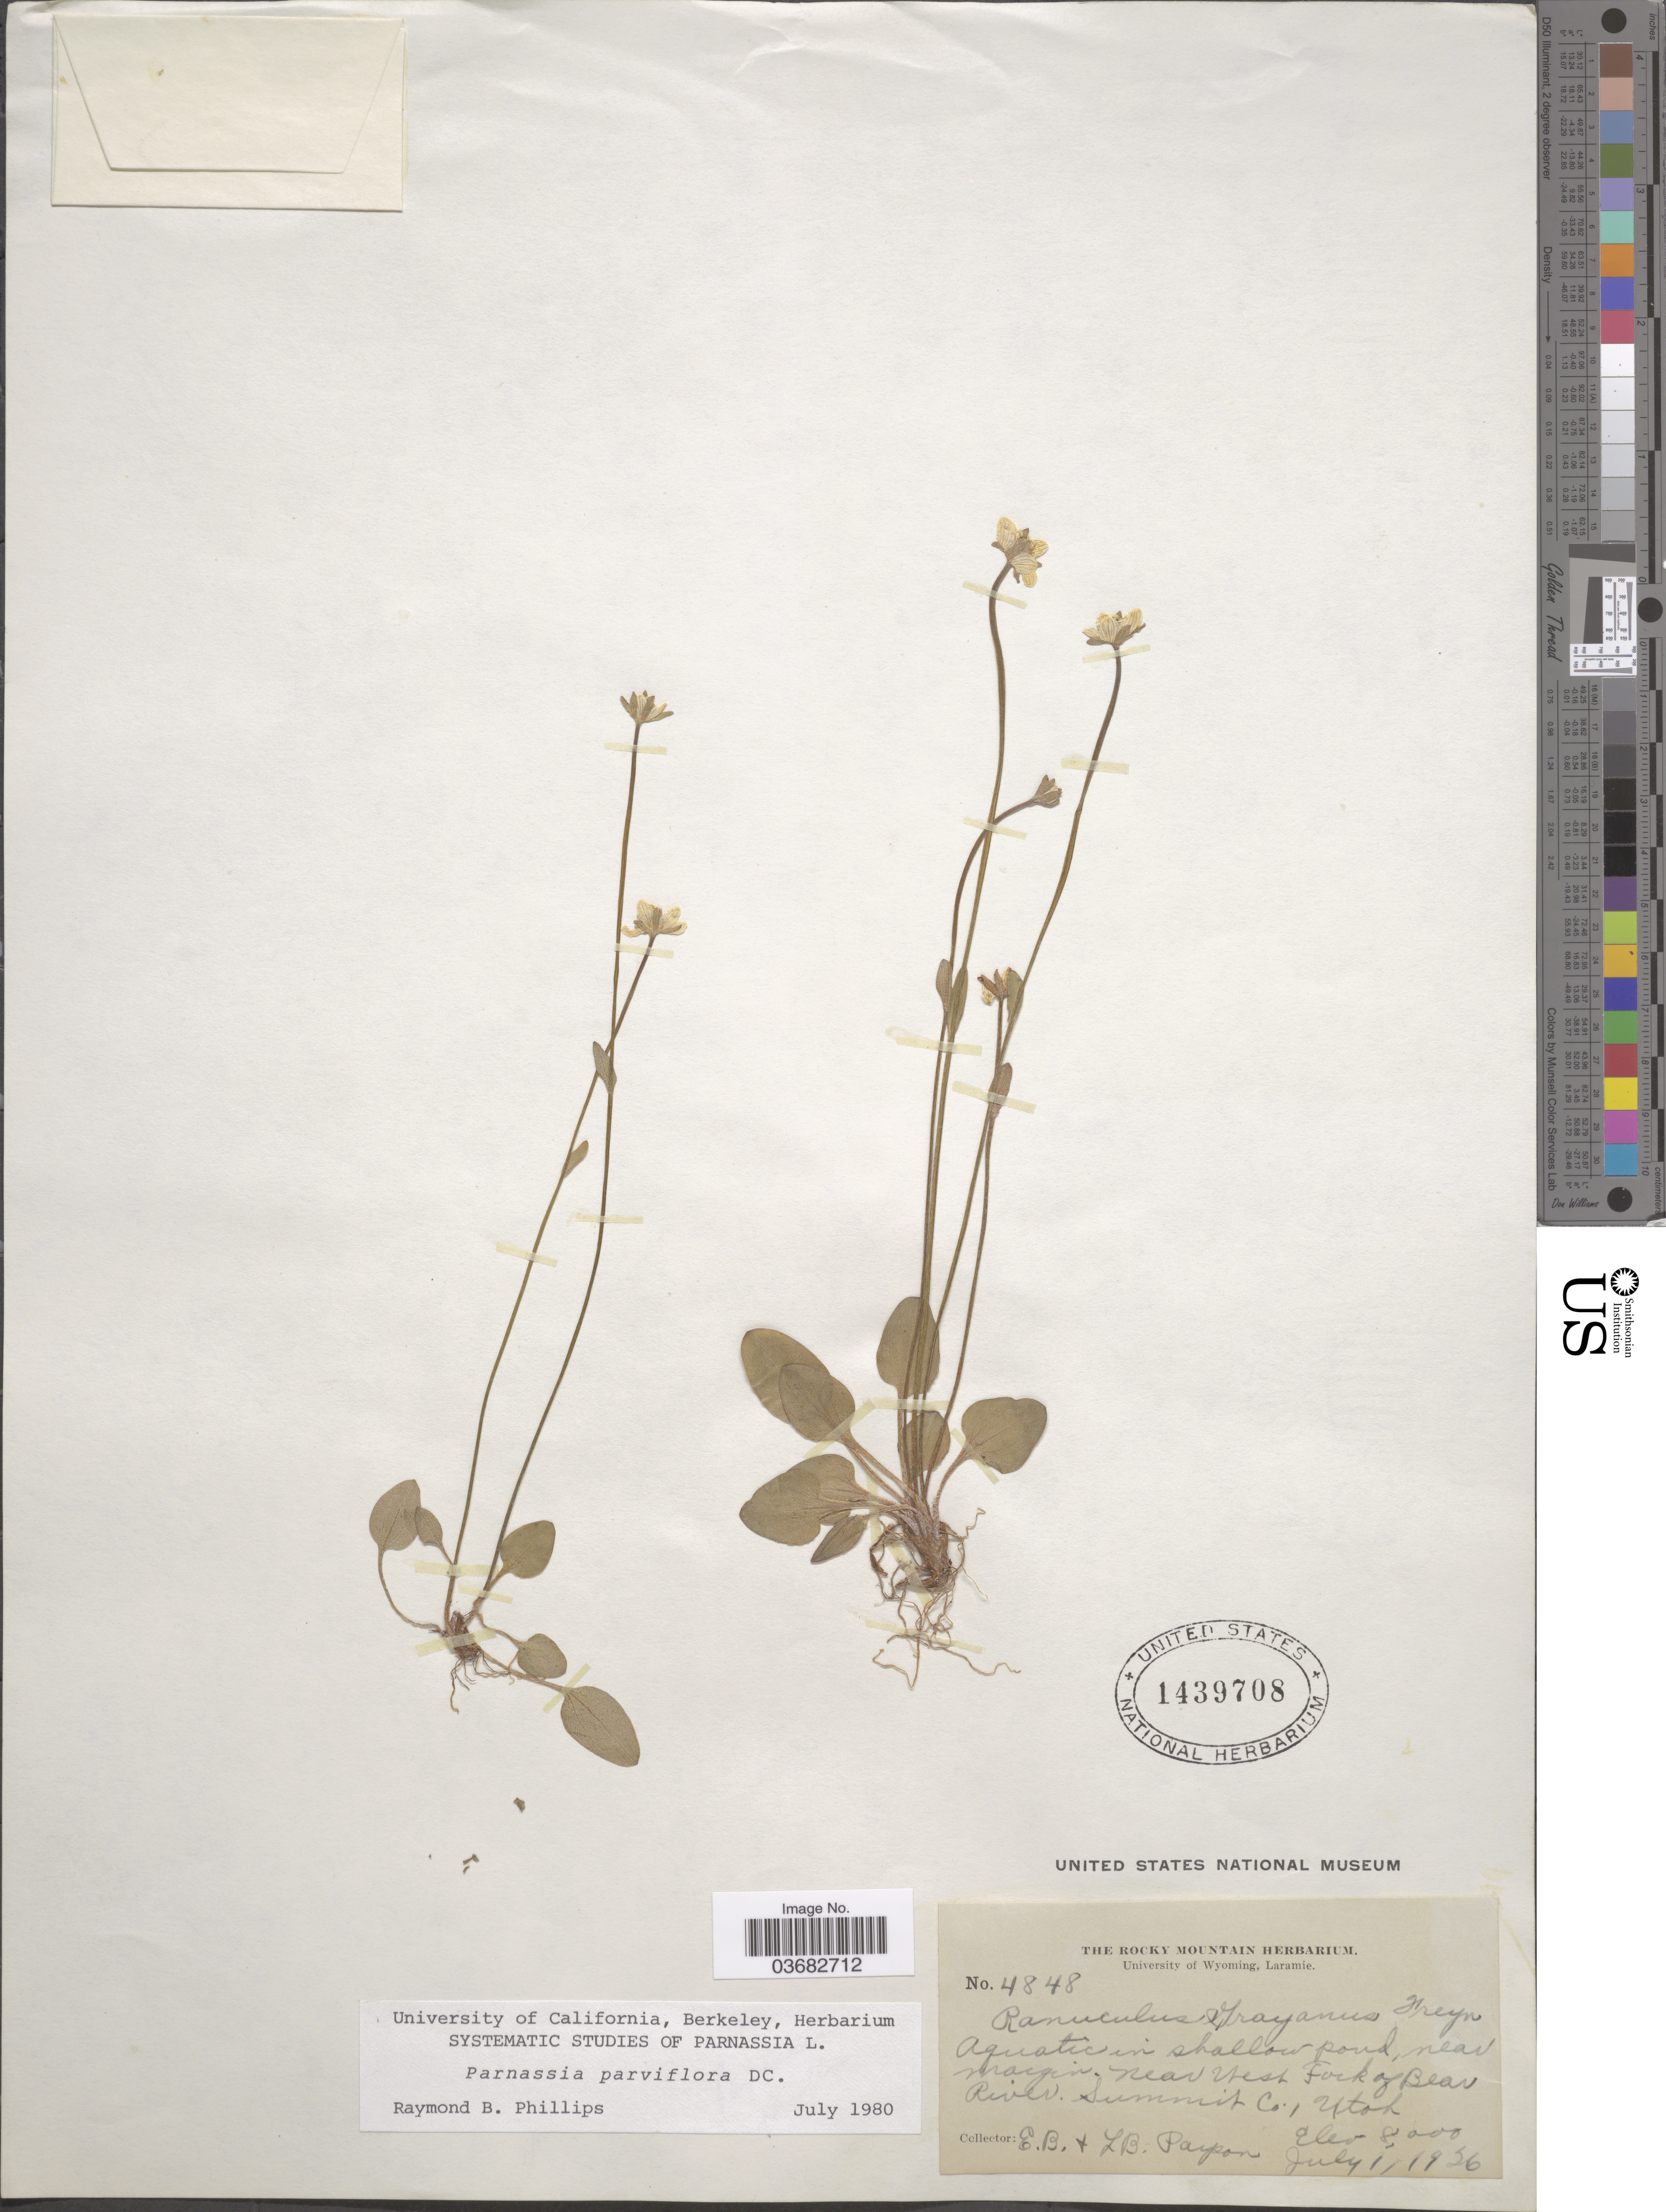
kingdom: Plantae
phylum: Tracheophyta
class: Magnoliopsida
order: Celastrales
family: Parnassiaceae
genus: Parnassia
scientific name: Parnassia parviflora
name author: DC.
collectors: E. B. Payson & L. Payson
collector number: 4848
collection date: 1956-07-01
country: United States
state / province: Utah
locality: Aquatic in shallow pond, near margin near West Fork of Bear River. Summit Co.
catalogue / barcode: US 1439708